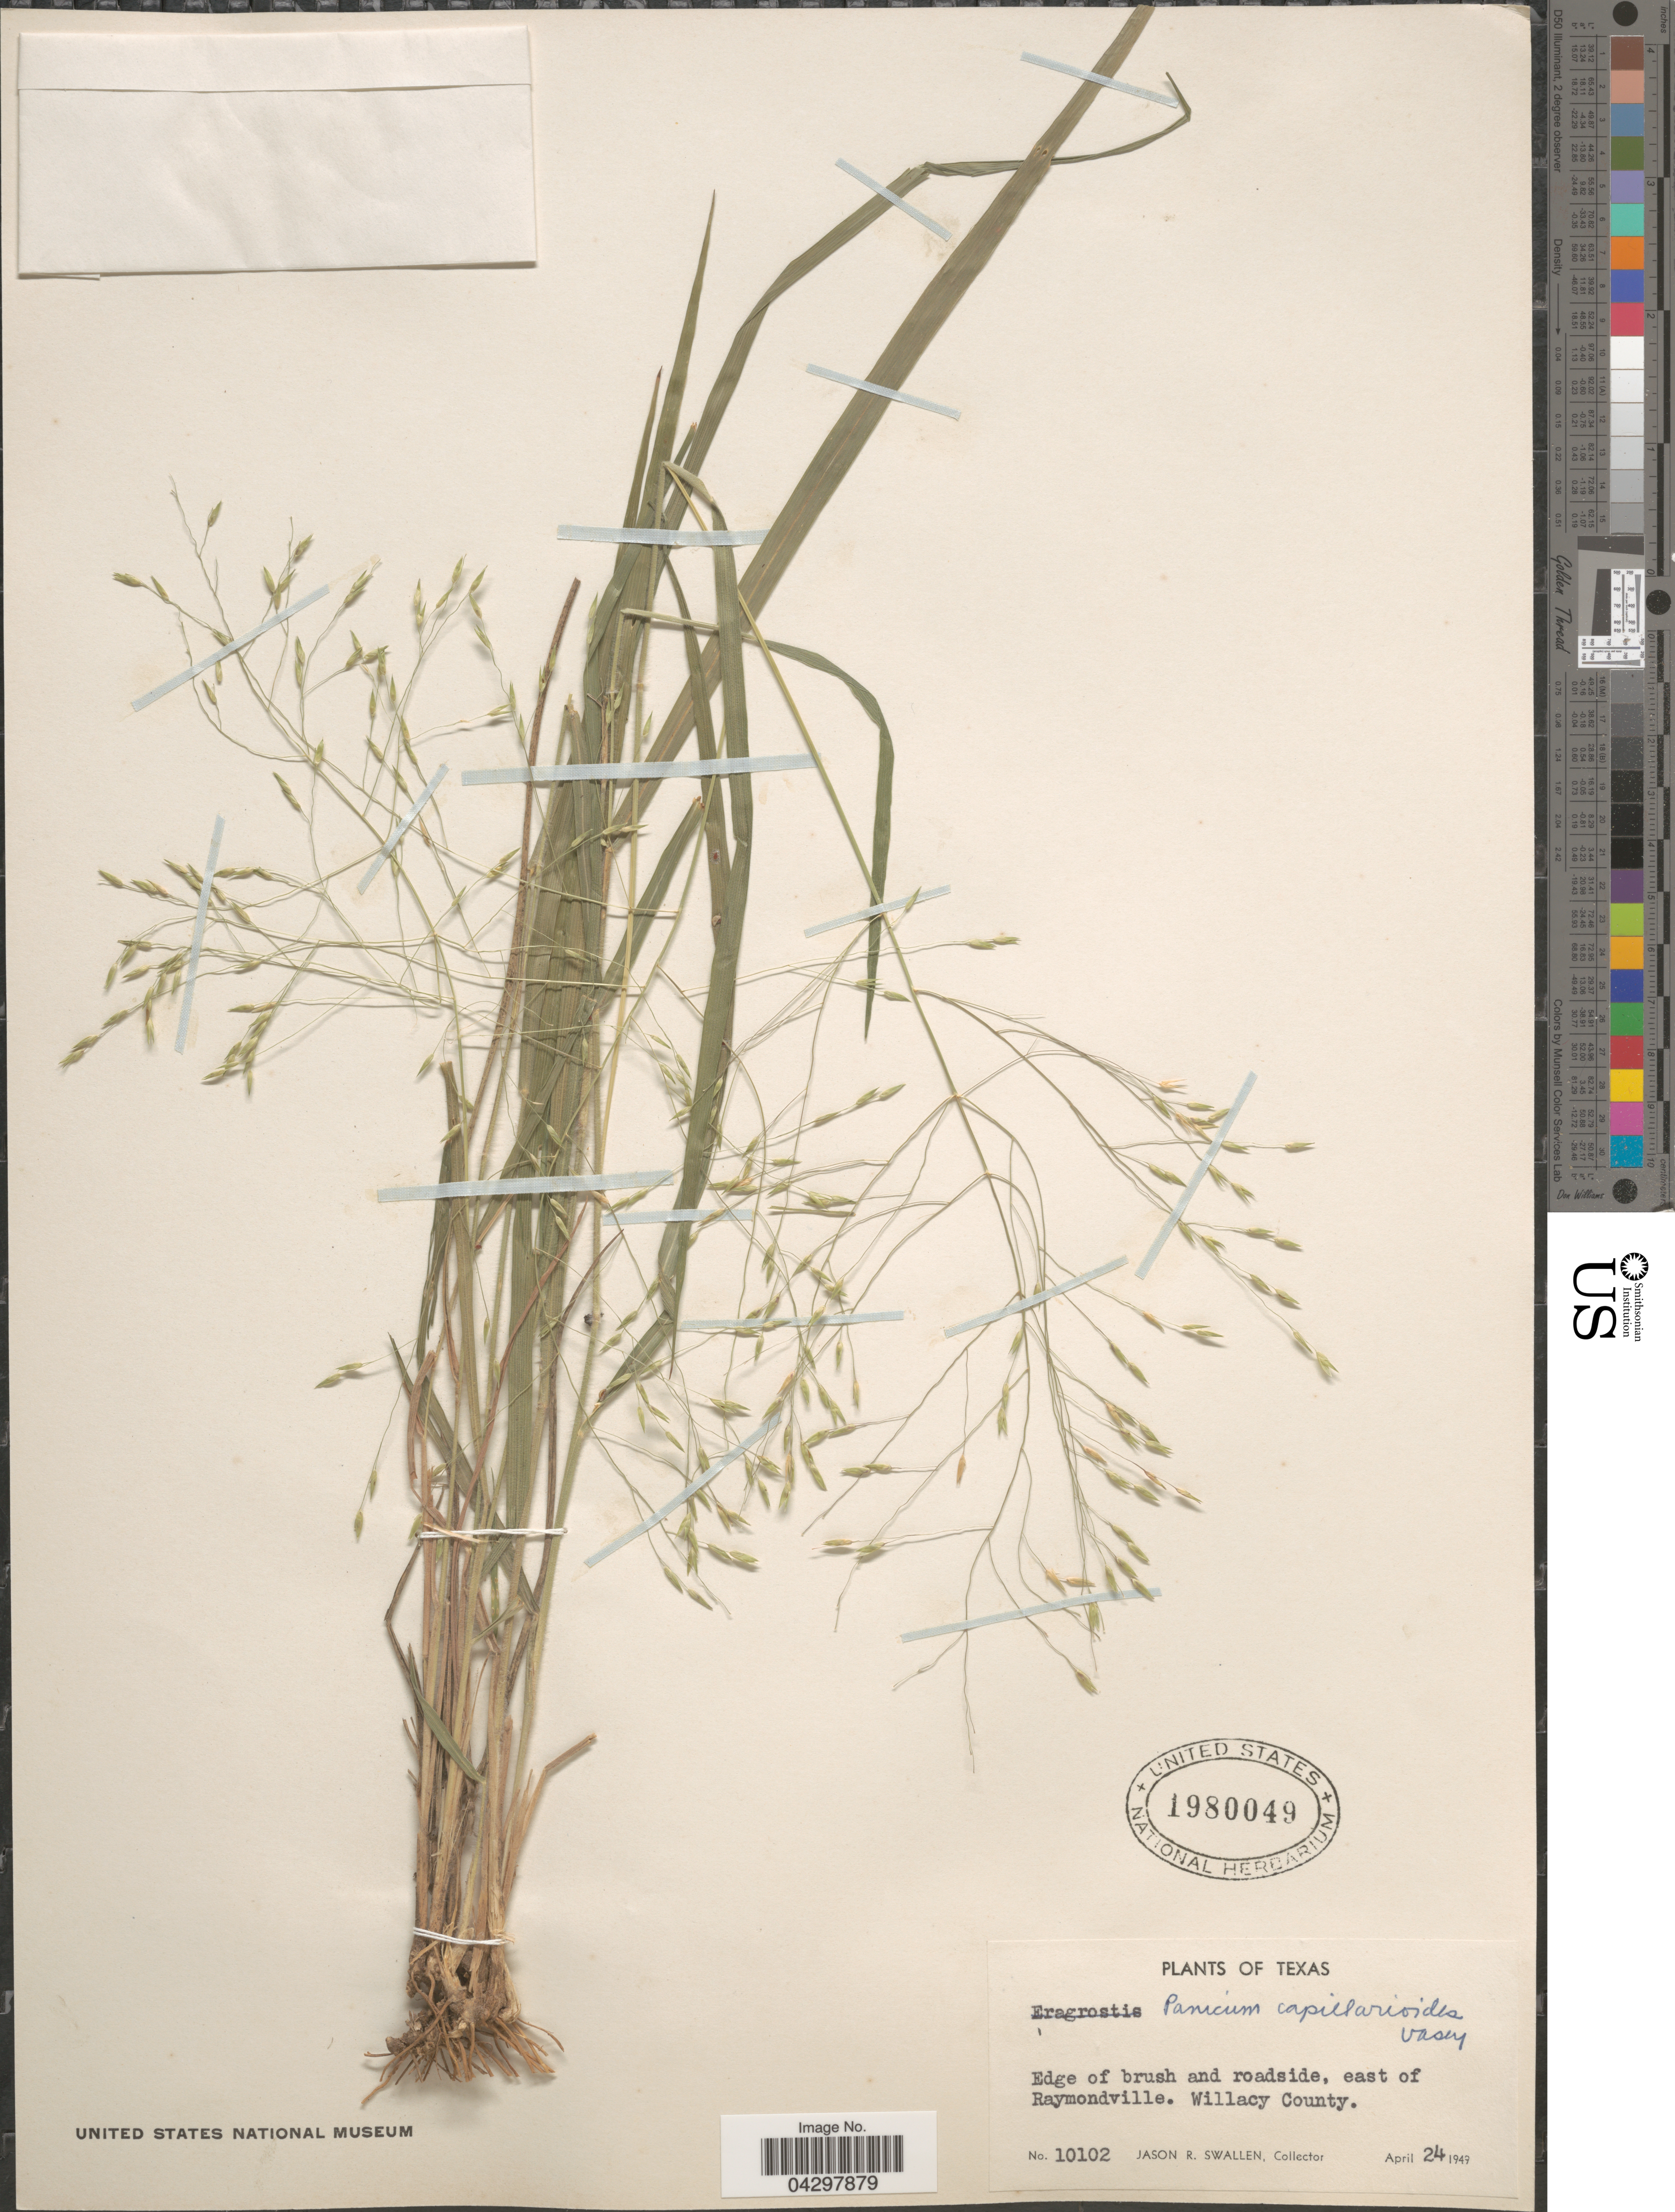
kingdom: Plantae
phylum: Tracheophyta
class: Liliopsida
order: Poales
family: Poaceae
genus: Panicum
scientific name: Panicum capillarioides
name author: Vasey in J.M. Coult.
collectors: J. R. Swallen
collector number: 10102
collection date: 1949-04-24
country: United States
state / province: Texas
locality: Edge of brush and roadside, east of Raymondville. Willacy County.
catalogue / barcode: US 1980049